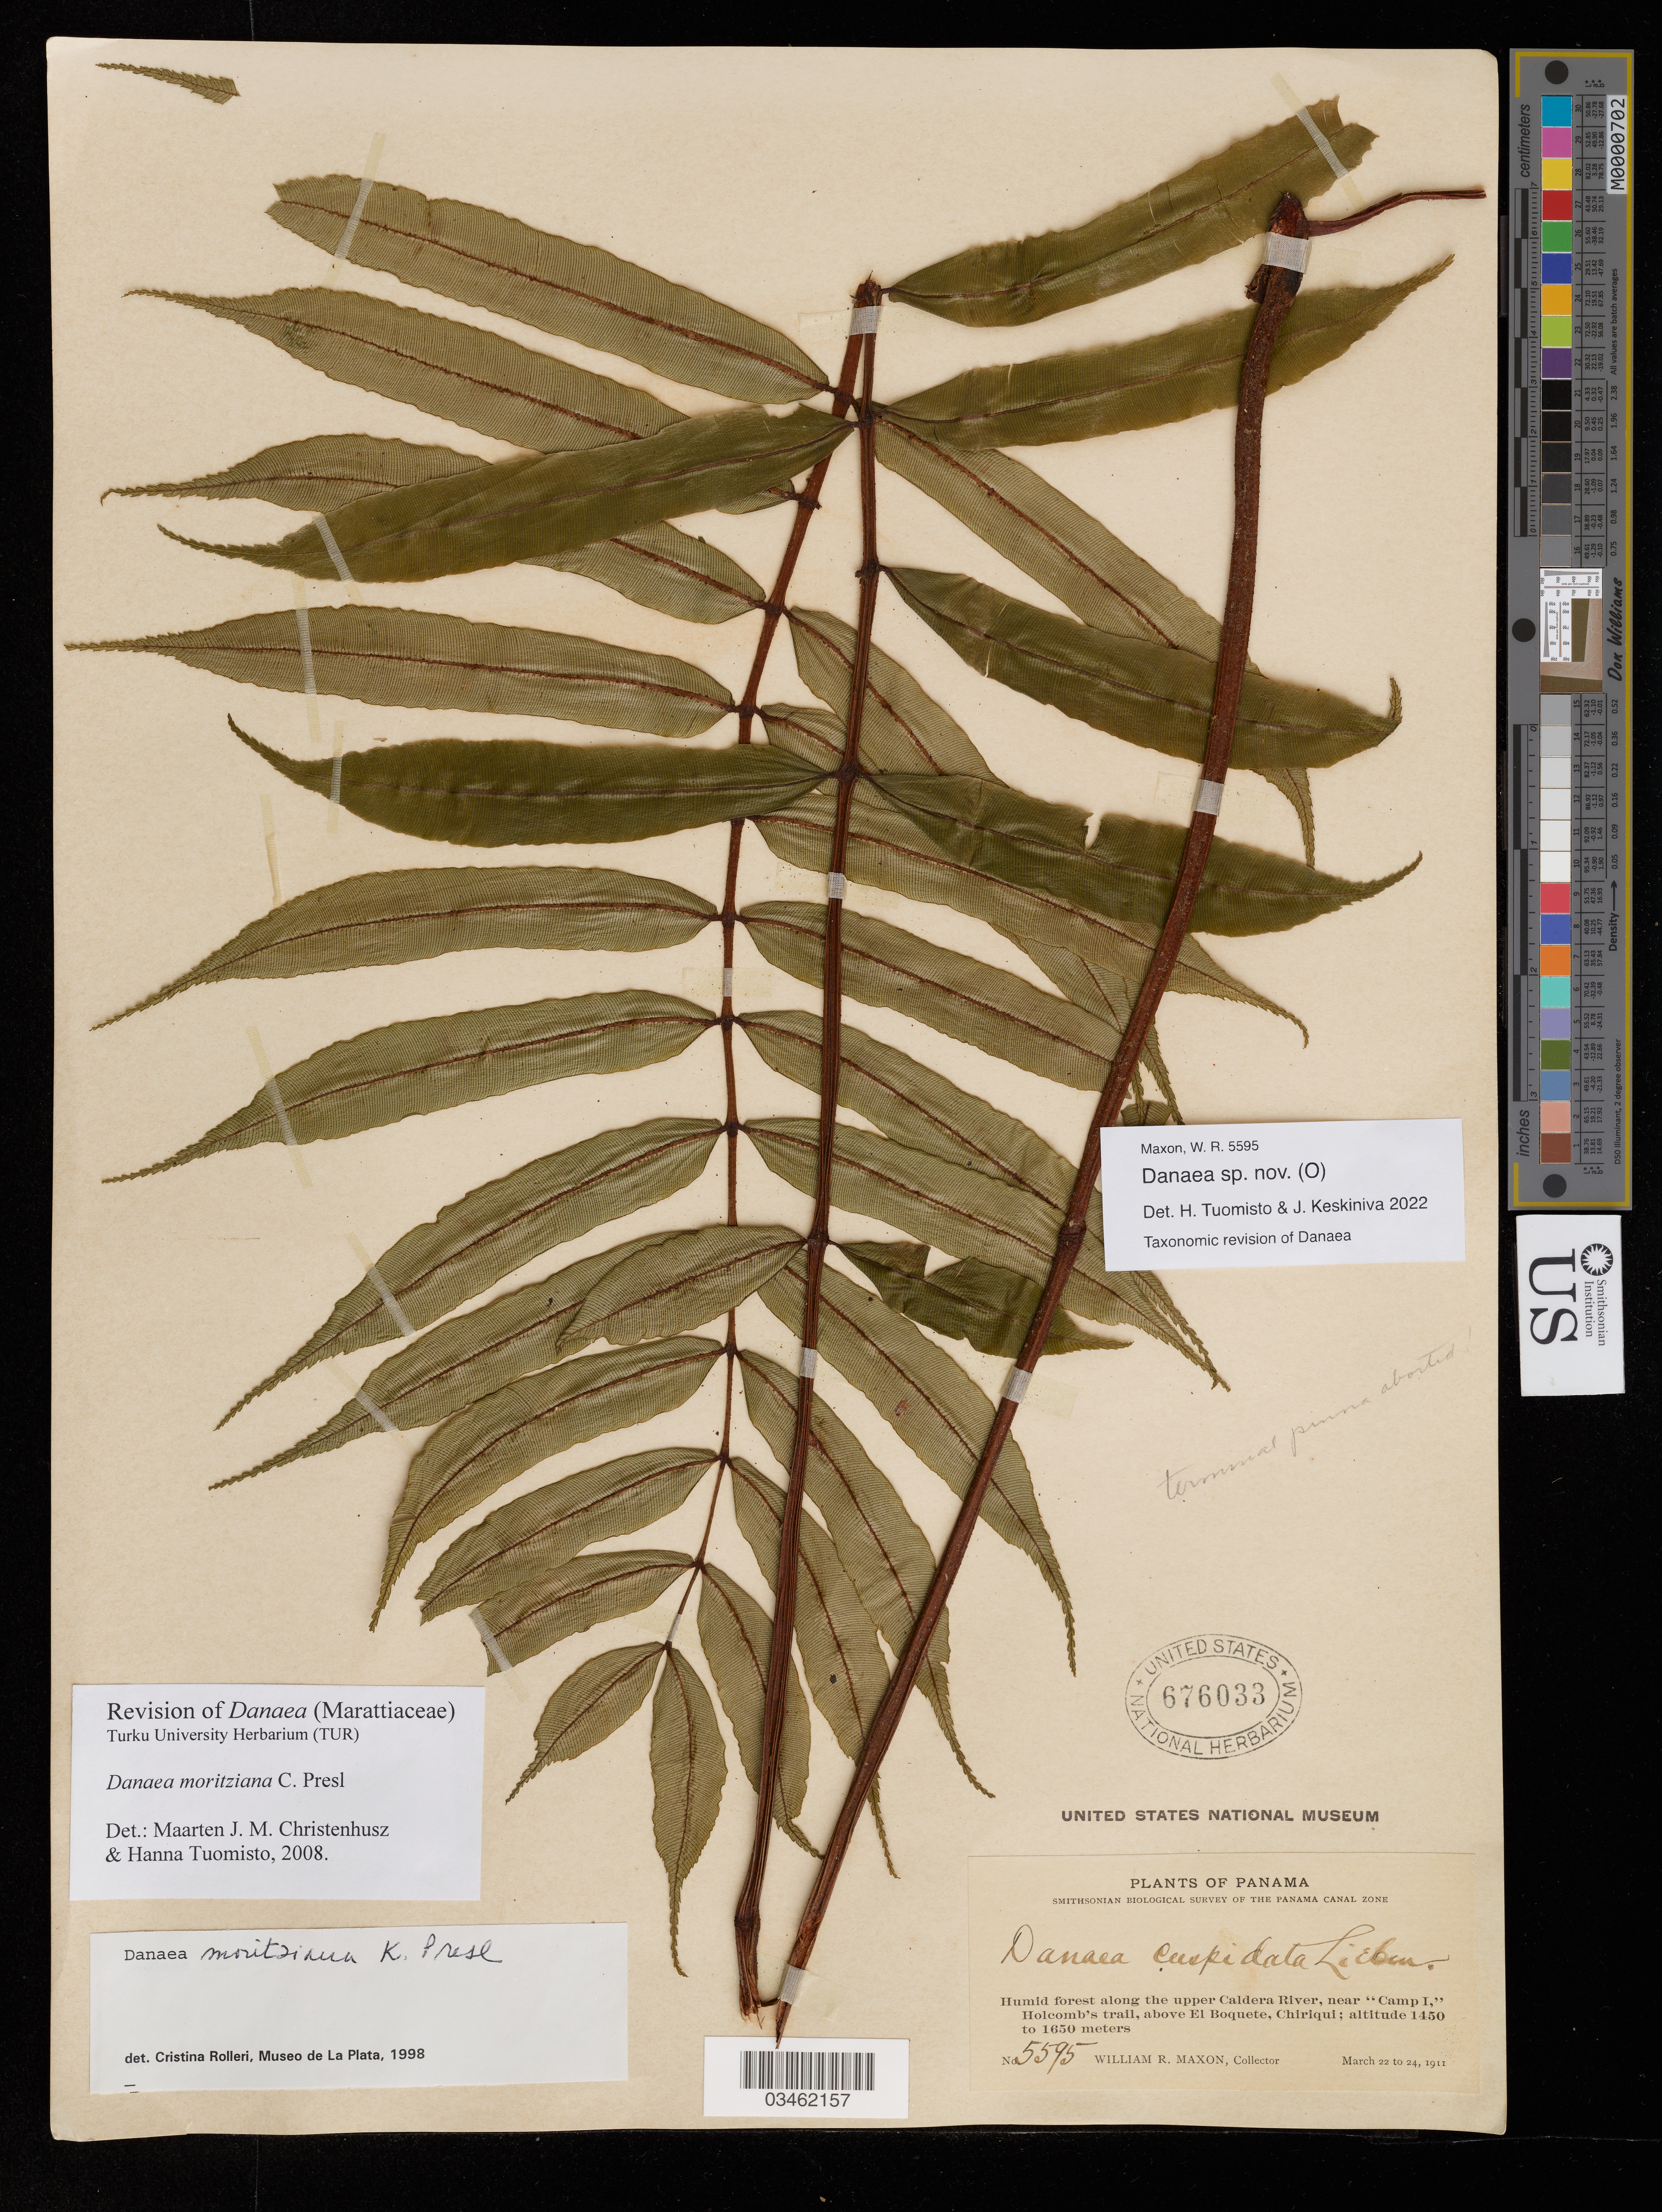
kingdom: Plantae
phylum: Tracheophyta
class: Polypodiopsida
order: Marattiales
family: Marattiaceae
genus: Danaea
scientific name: Danaea sp.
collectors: W. R. Maxon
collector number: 5595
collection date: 1911-03-22/1911-03-24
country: Panama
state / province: Chiriqui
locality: Smithsonian Biological Survey of the Panama Canal Zone. Humid forest along the upper Caldera River, near "Camp I," Holcomb's Trail, above El Boquete, Chiriqui.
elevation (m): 1450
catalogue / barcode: US 676033